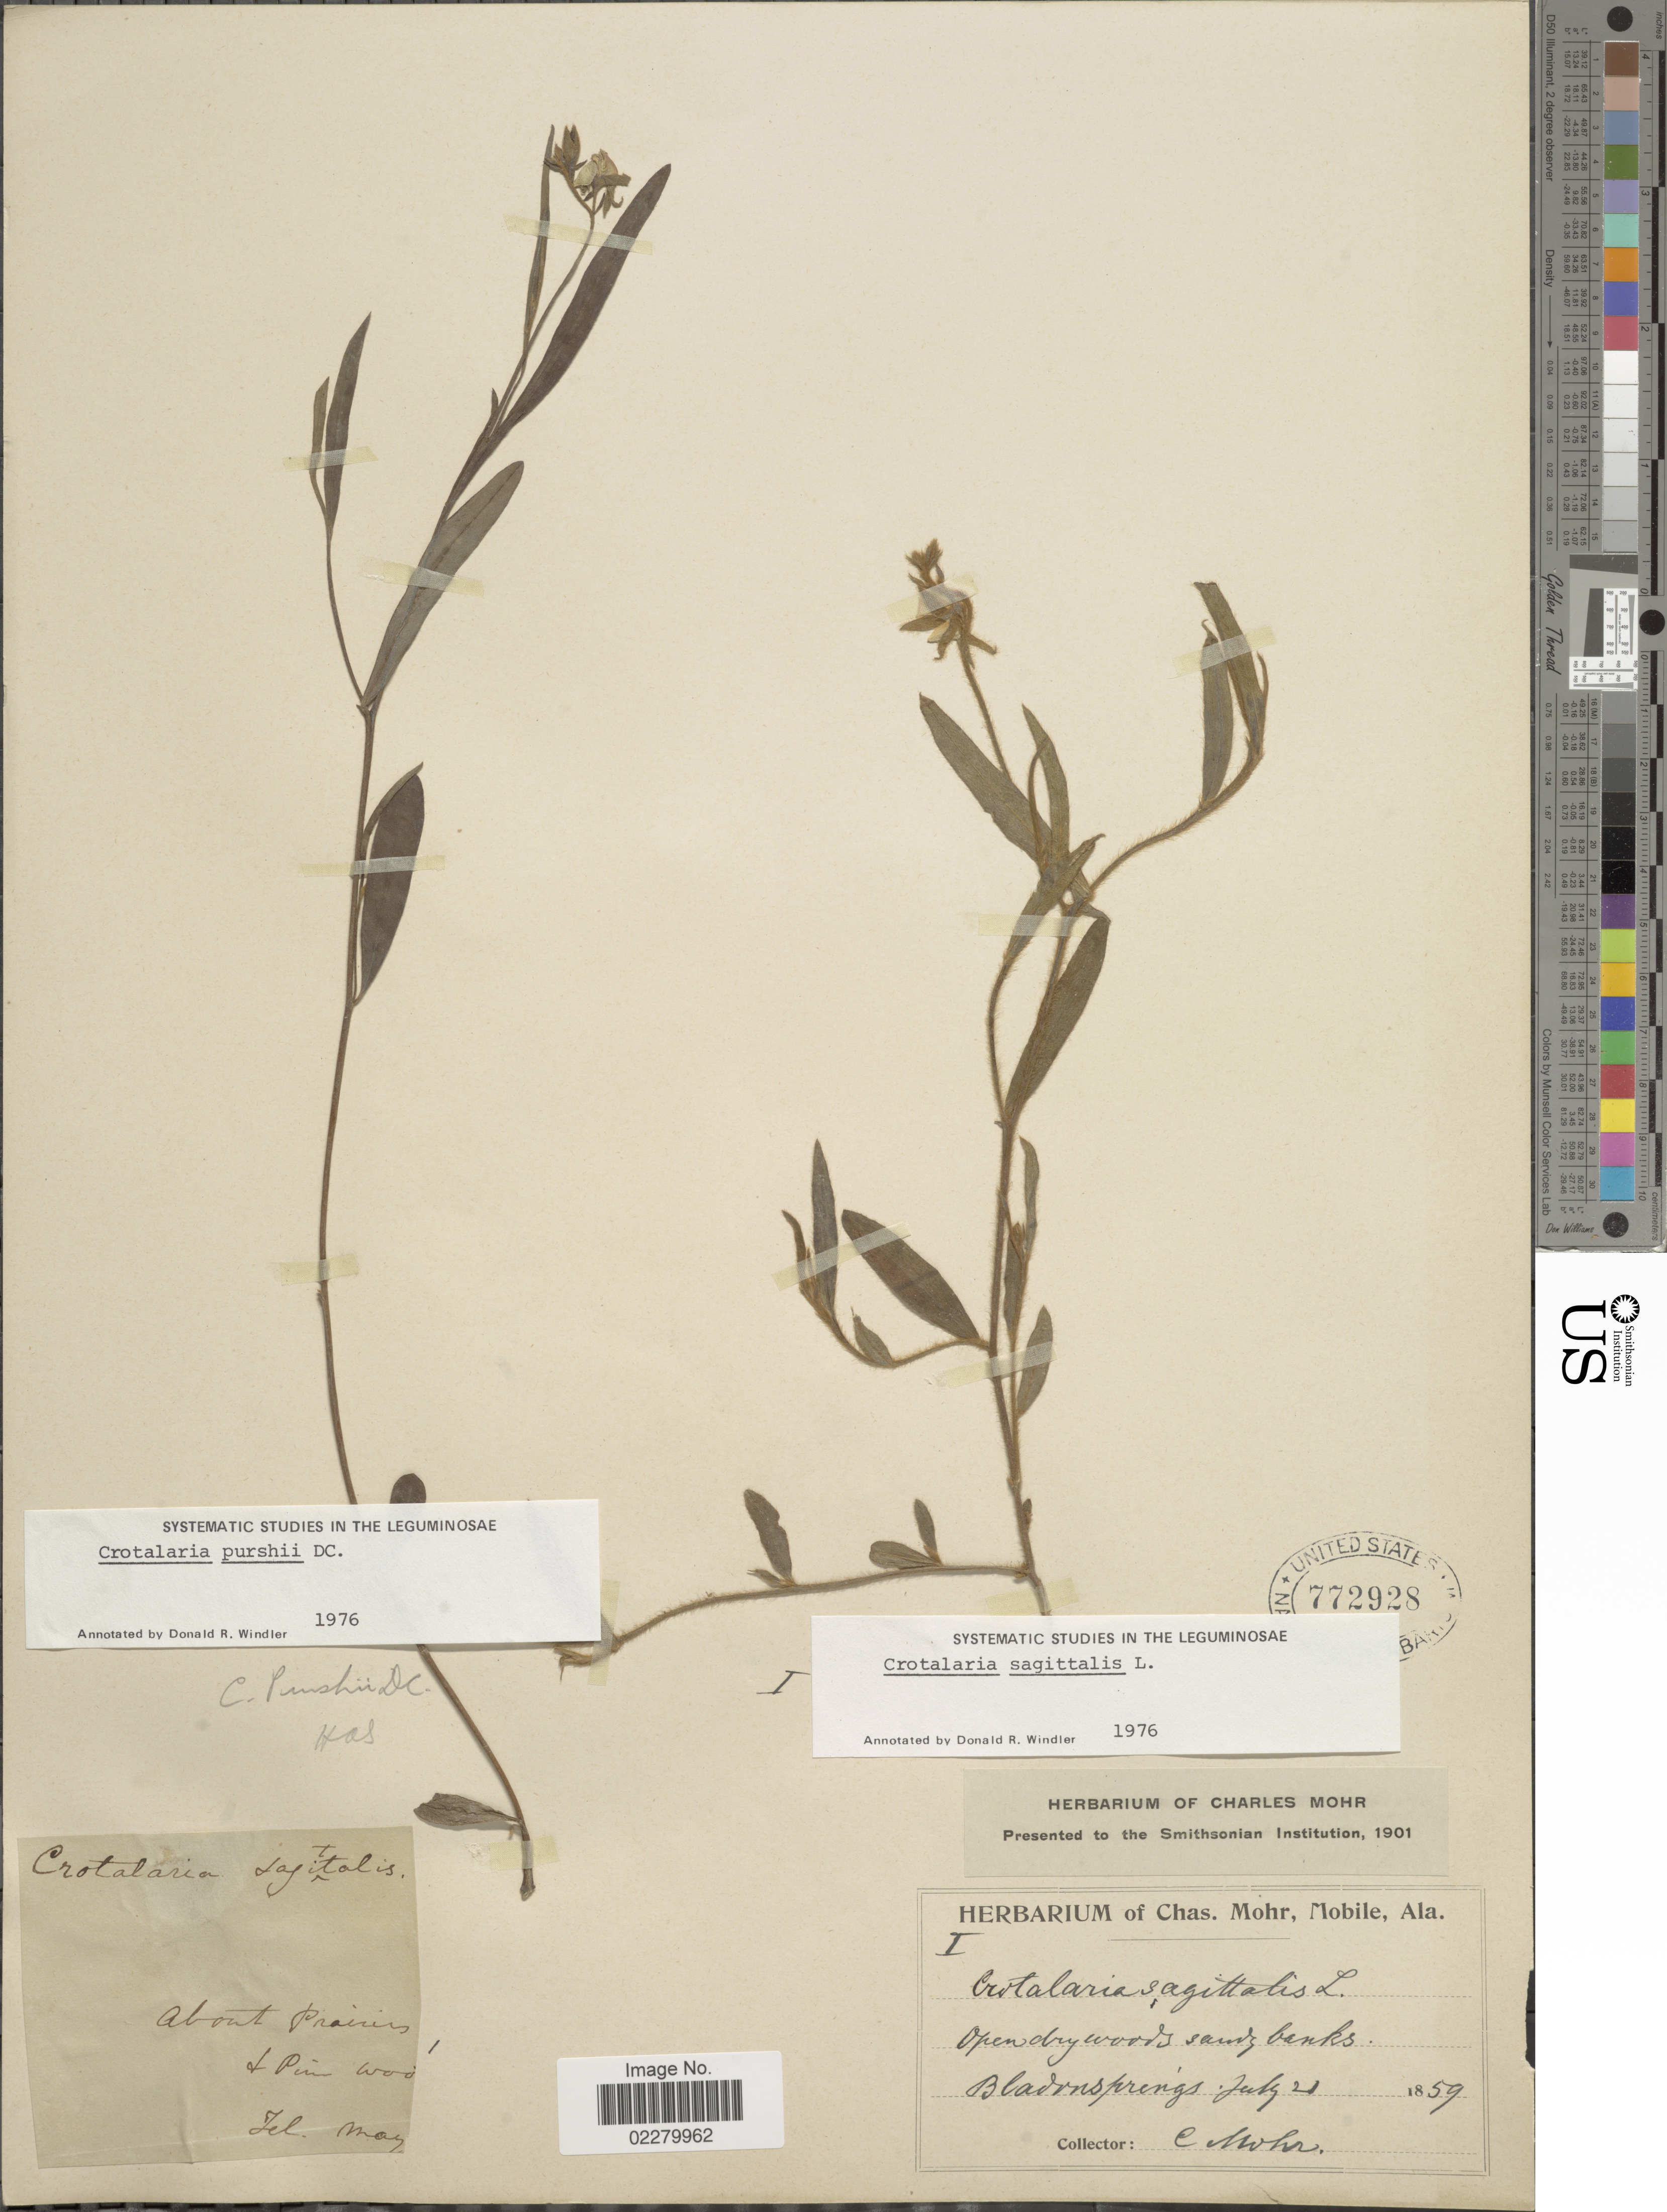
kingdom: Plantae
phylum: Tracheophyta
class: Magnoliopsida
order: Fabales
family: Fabaceae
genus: Crotalaria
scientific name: Crotalaria sagittalis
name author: L.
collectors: C. T. Mohr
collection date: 1859-07-21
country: United States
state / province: Alabama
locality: Open dry woods sandy banks. Bladon springs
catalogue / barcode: US 772928